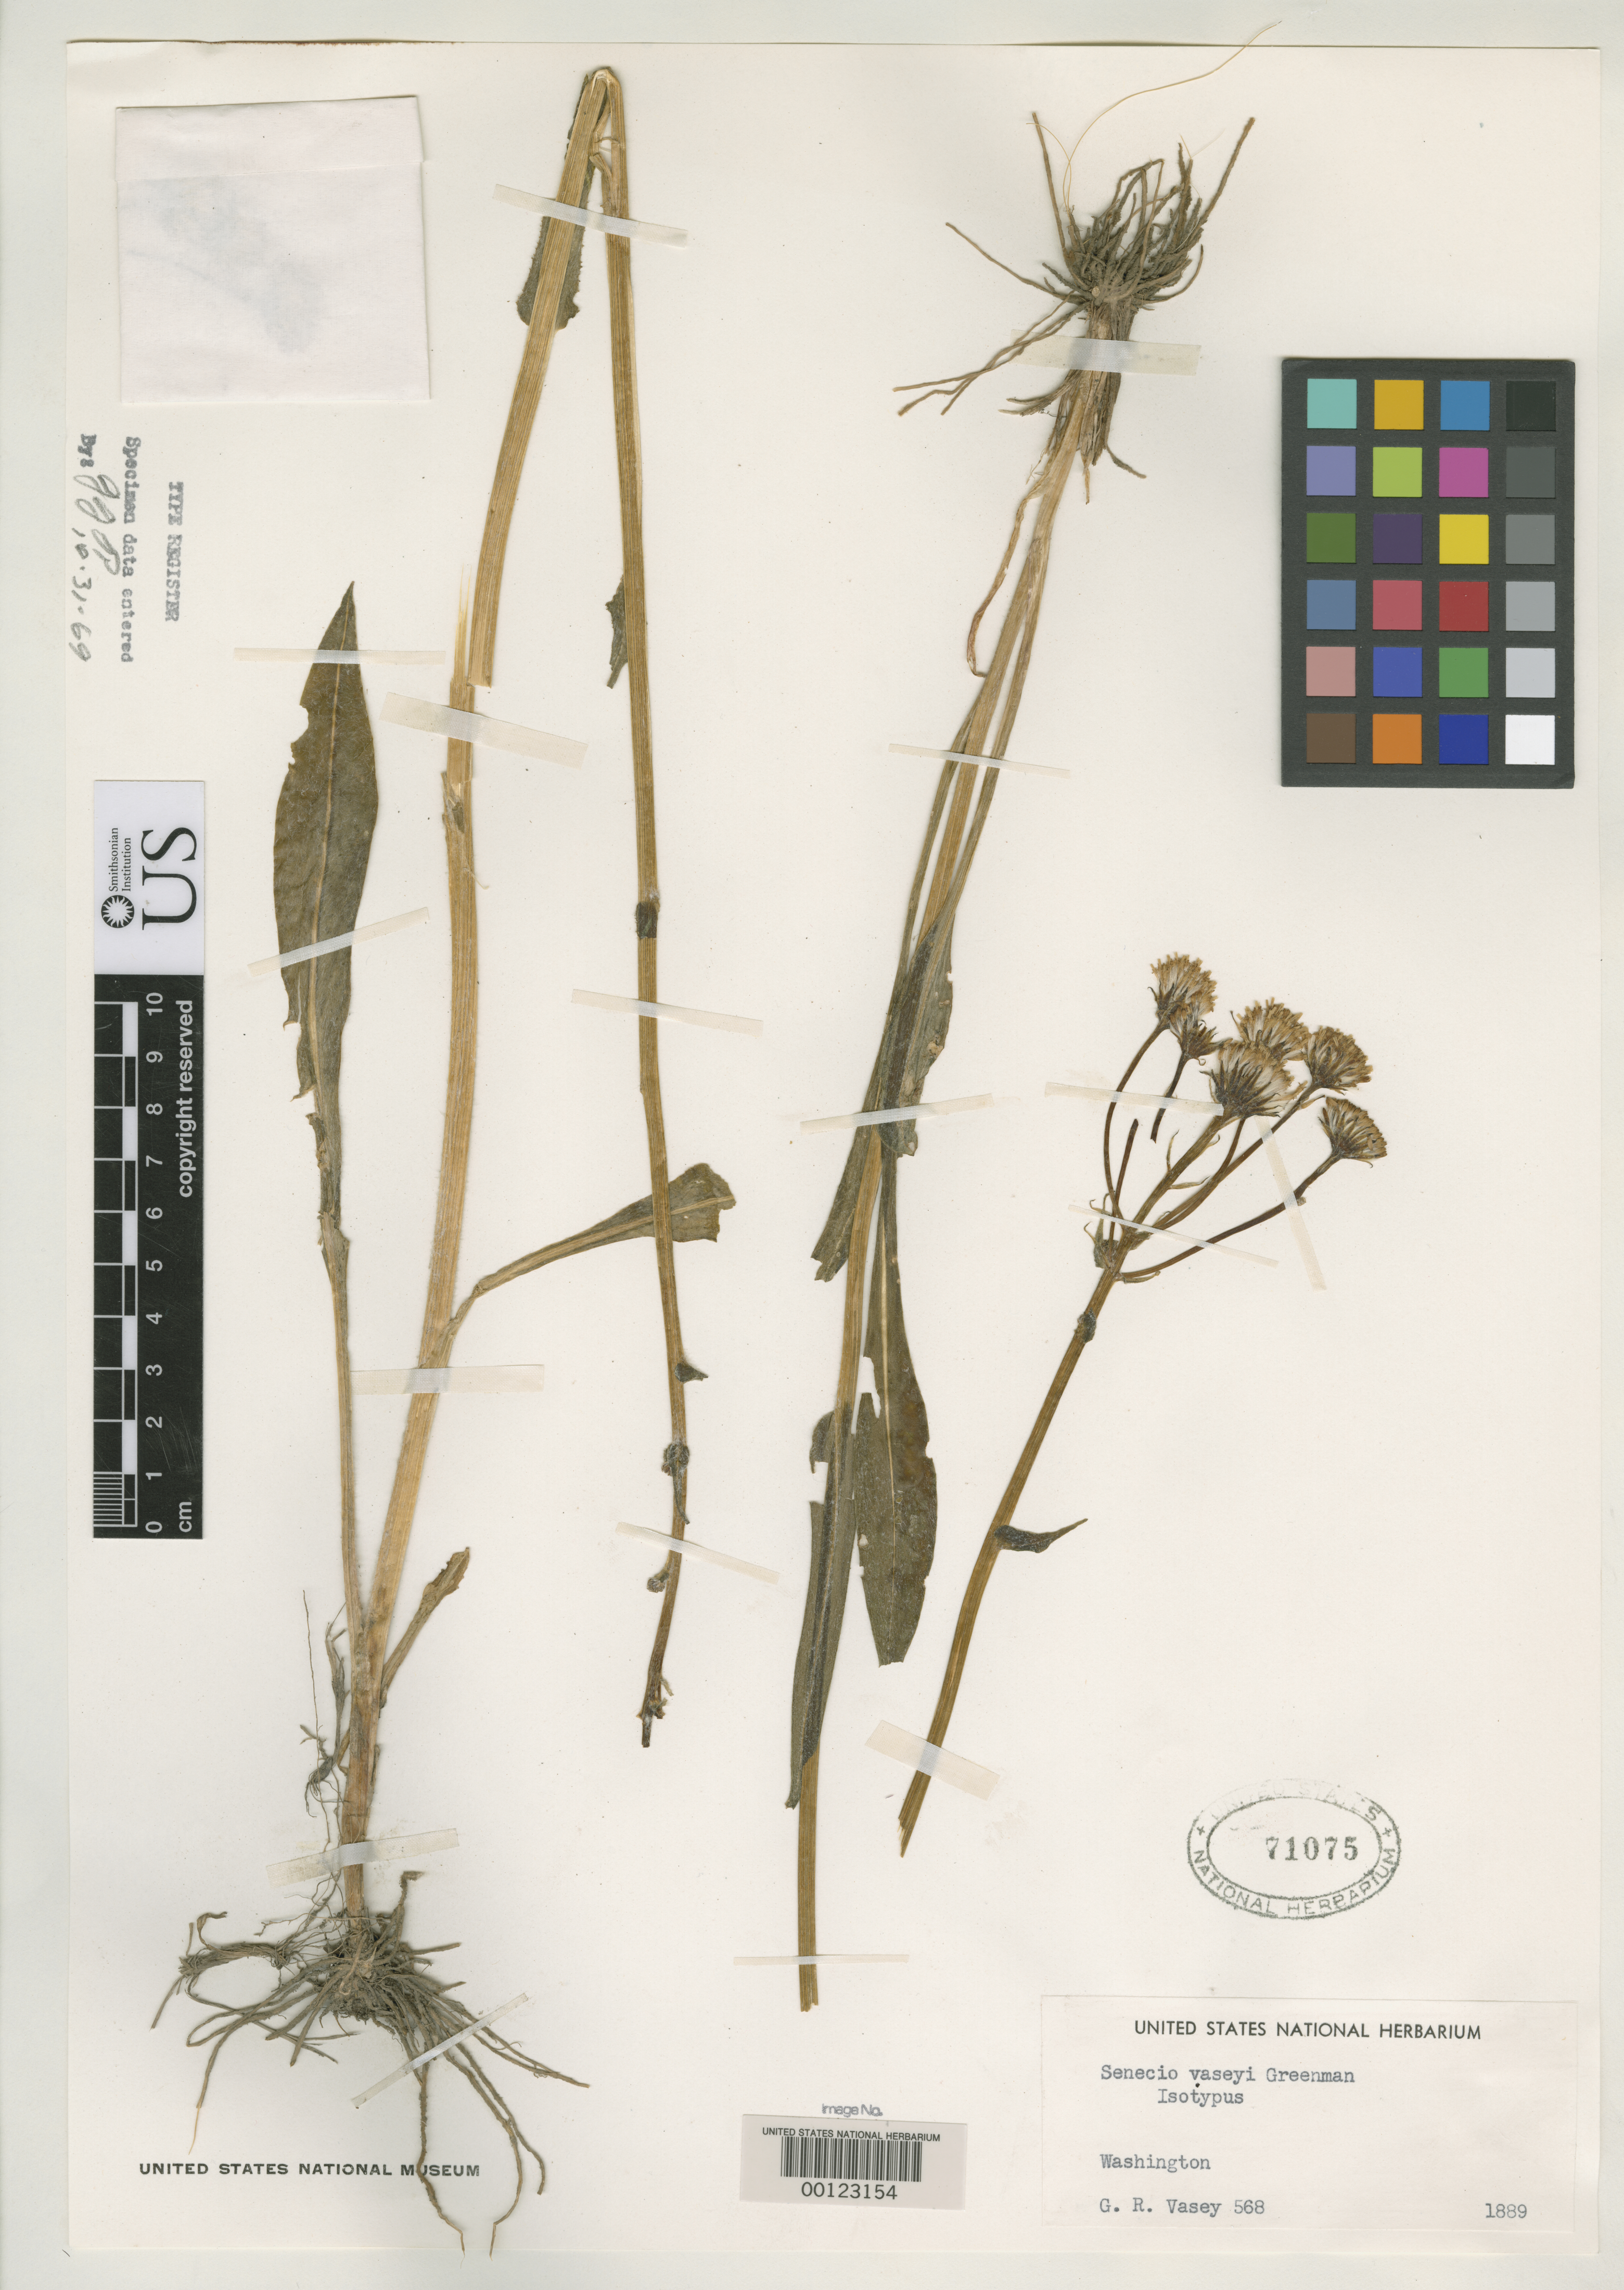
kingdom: Plantae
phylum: Tracheophyta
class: Magnoliopsida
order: Asterales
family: Asteraceae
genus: Senecio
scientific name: Senecio vaseyi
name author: Greenm. in Piper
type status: Syntype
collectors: G. R. Vasey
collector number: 568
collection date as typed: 1889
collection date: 1889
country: United States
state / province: Washington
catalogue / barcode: US 71075